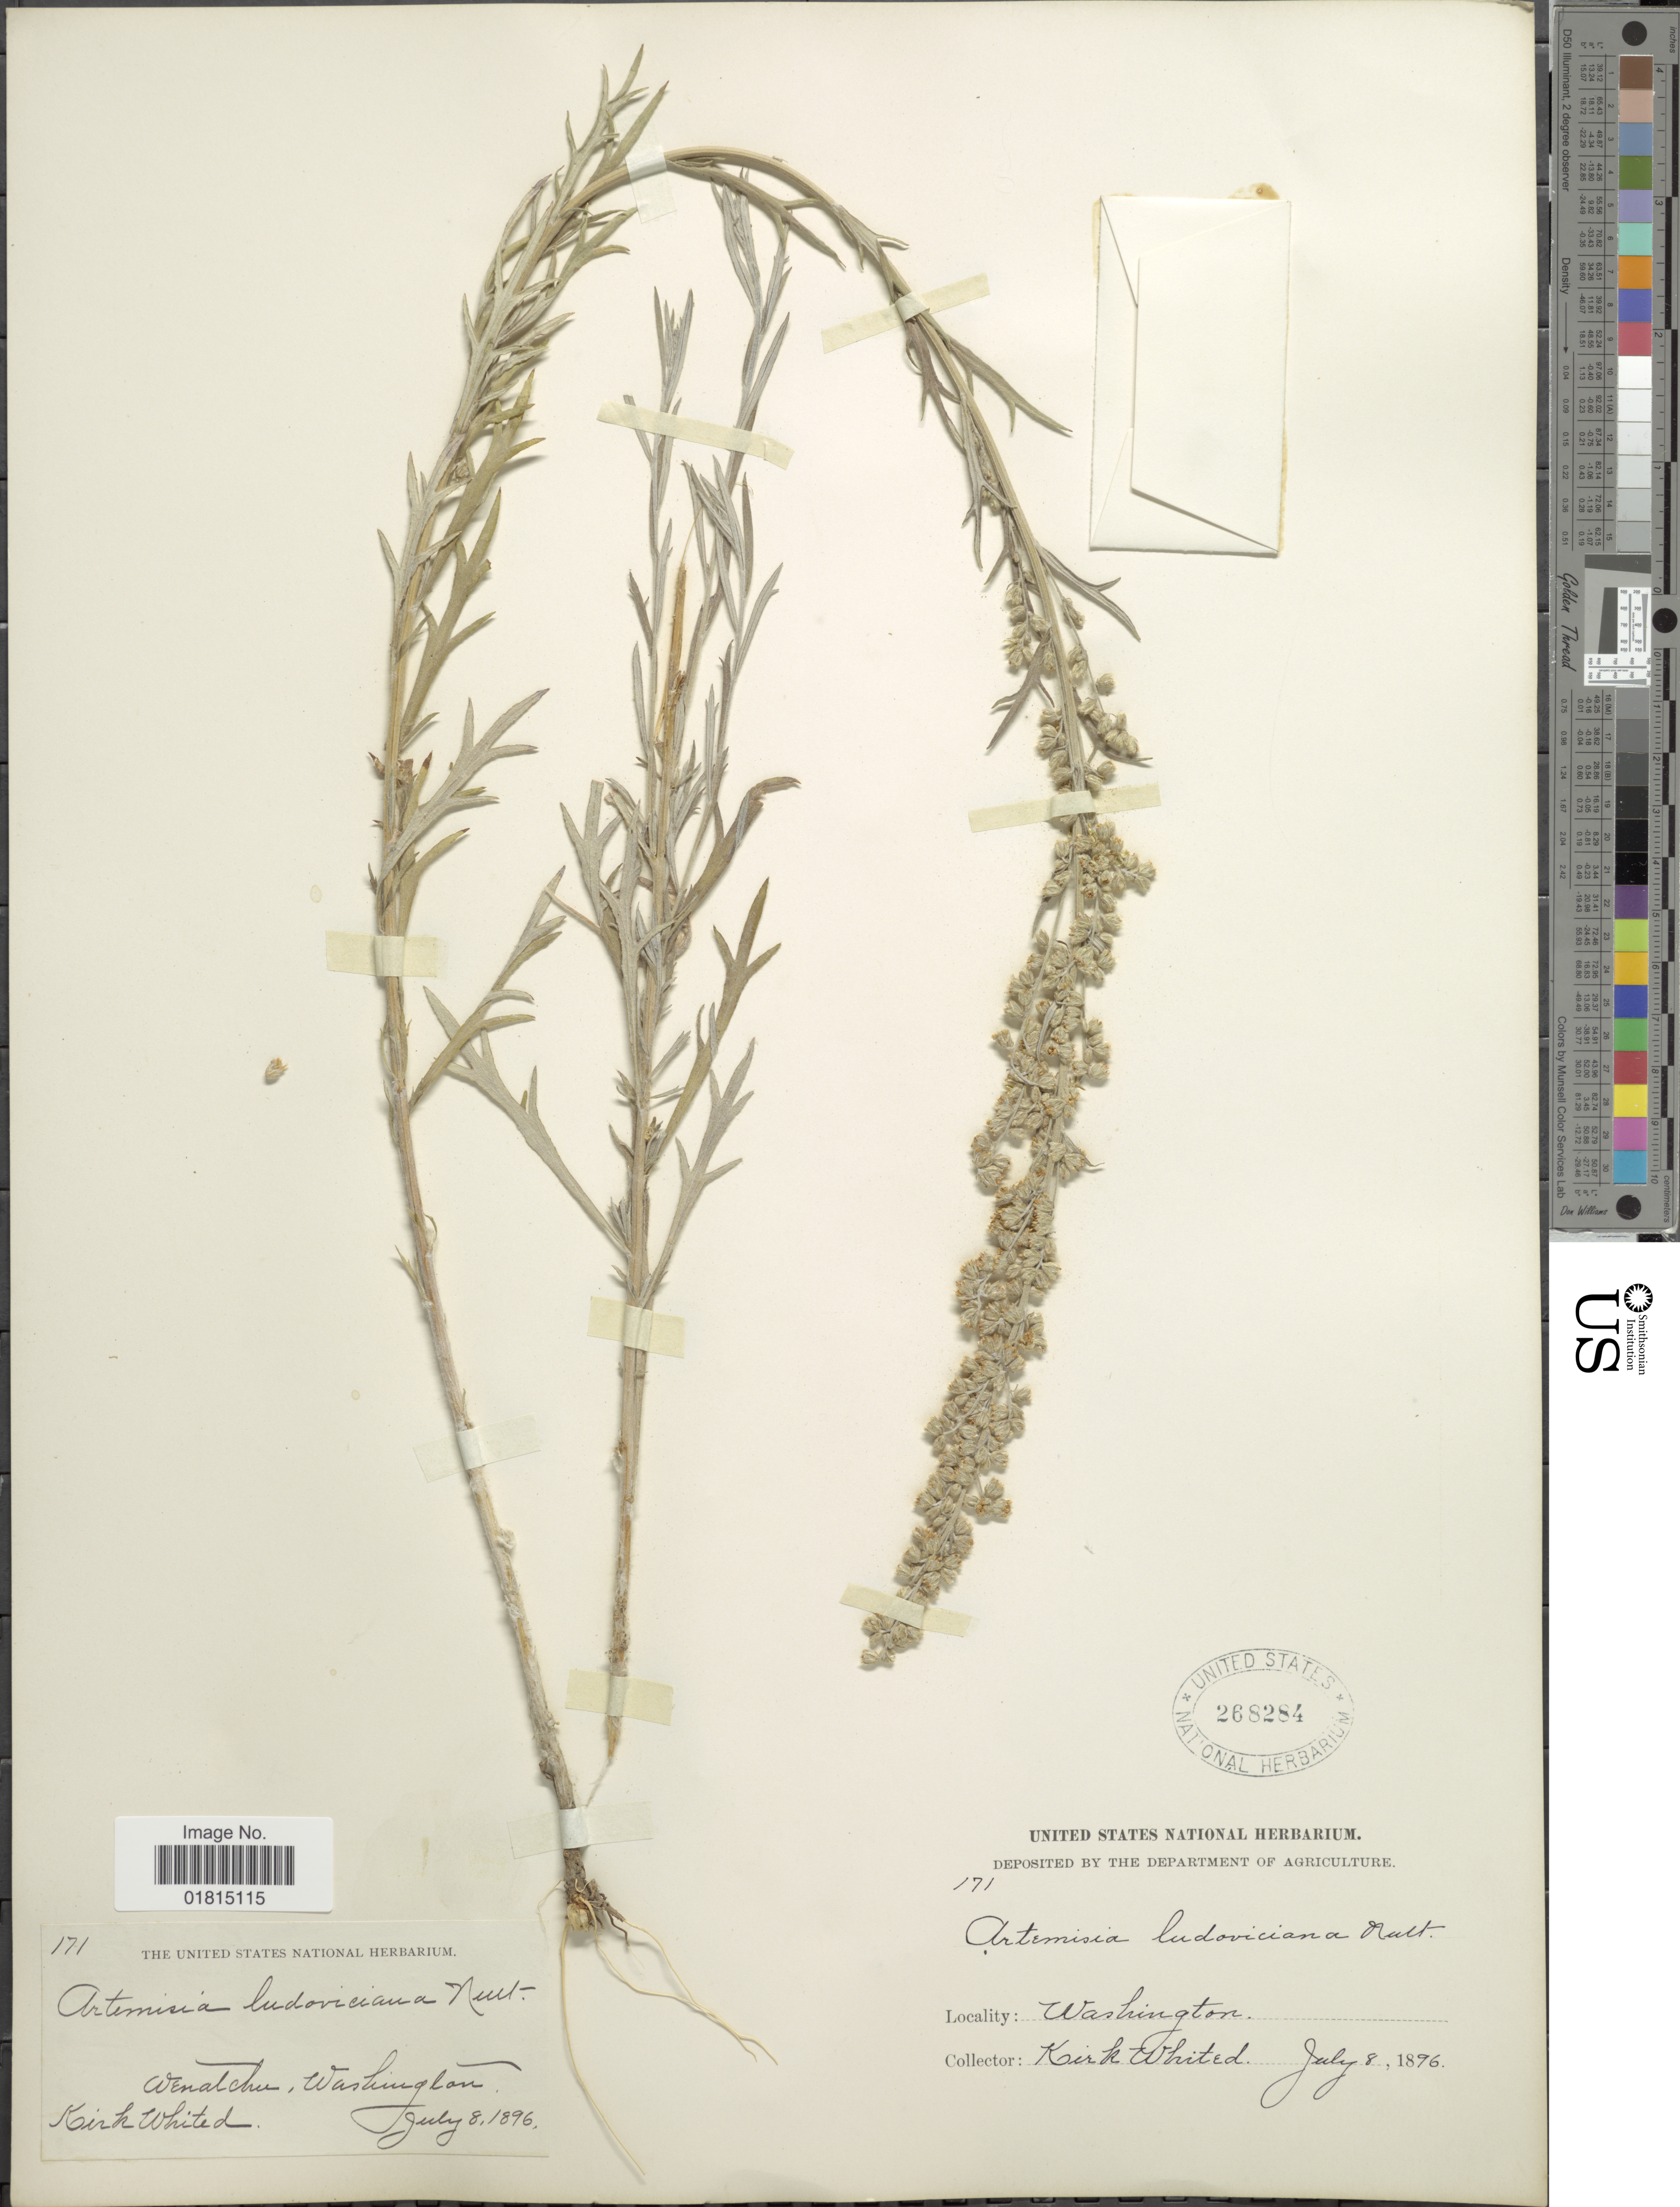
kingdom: Plantae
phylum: Tracheophyta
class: Magnoliopsida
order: Asterales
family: Asteraceae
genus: Artemisia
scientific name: Artemisia diversifolia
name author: Rydb.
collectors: K. Whited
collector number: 171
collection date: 1896-07-08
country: United States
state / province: Washington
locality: Wenatchu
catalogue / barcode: US 268284